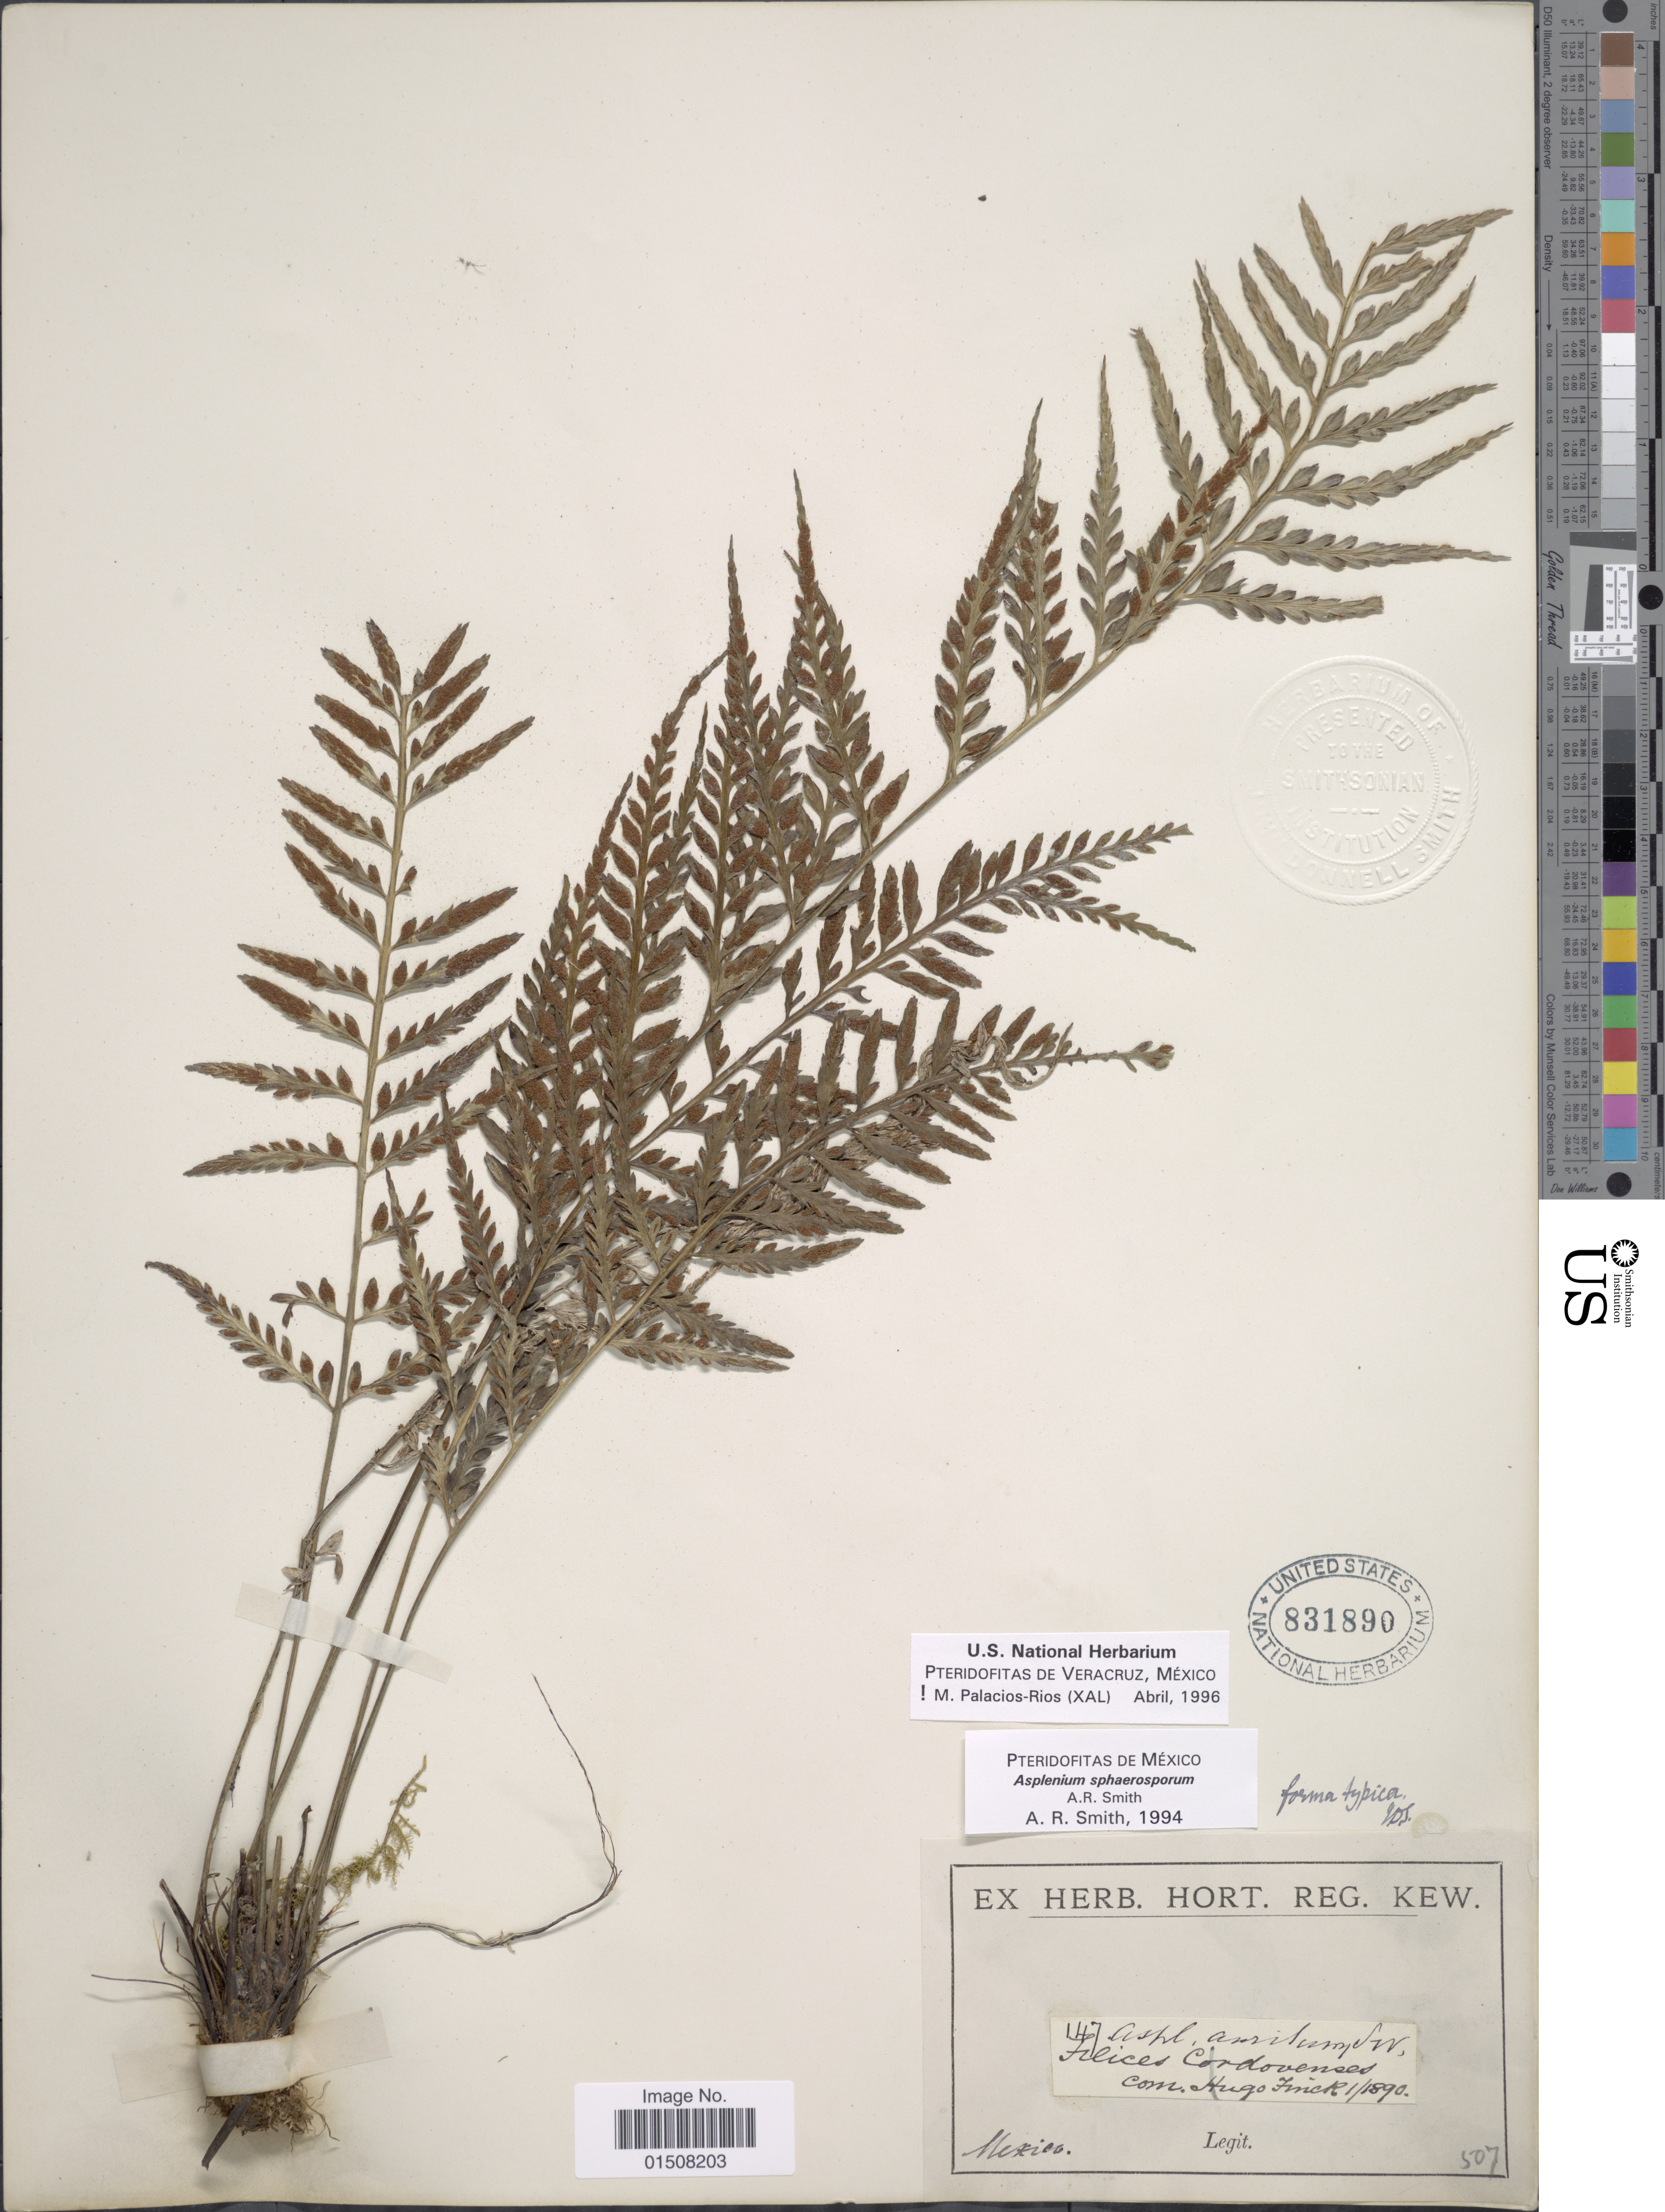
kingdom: Plantae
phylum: Tracheophyta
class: Polypodiopsida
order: Polypodiales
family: Aspleniaceae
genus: Asplenium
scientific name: Asplenium sphaerosporum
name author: A.R. Sm.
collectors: ex herb. Hort. Reg. Kew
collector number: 1407?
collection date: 1890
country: Mexico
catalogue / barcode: US 831890